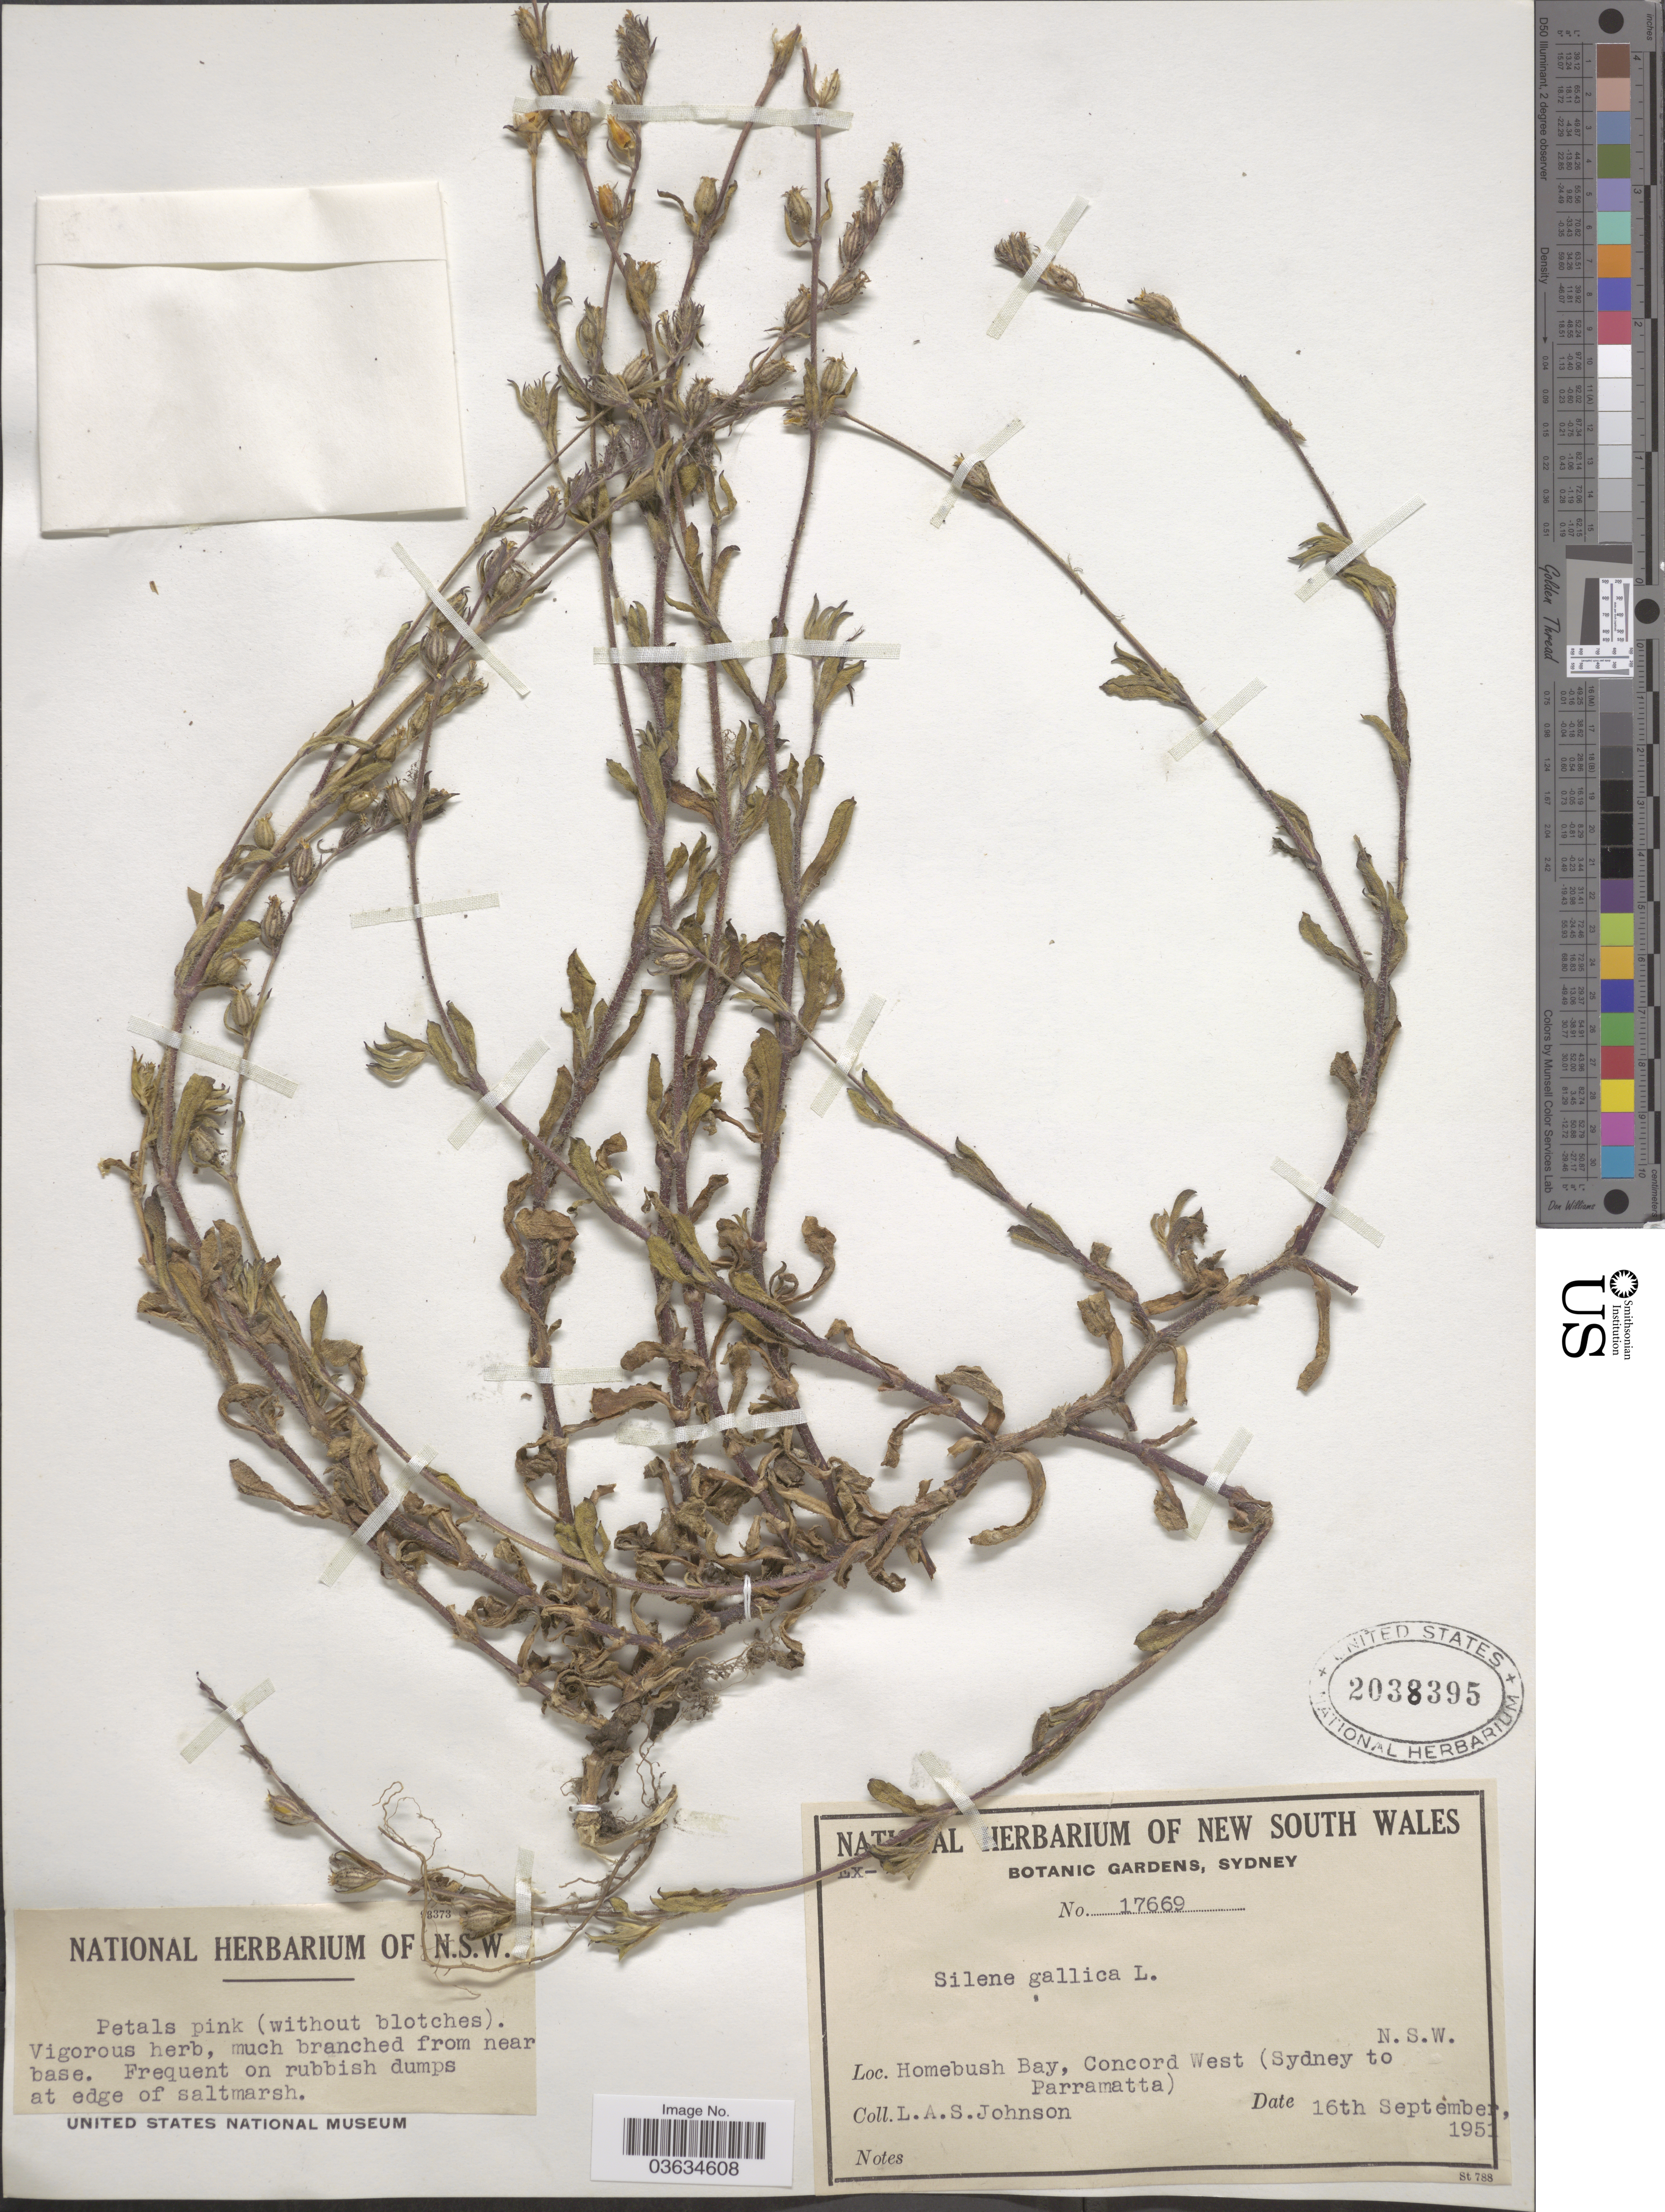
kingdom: Plantae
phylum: Tracheophyta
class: Magnoliopsida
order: Caryophyllales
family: Caryophyllaceae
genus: Silene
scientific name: Silene gallica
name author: L.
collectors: L. A. S. Johnson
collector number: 17669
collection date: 1951-09-16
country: Australia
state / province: New South Wales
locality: Homebush Bay, Concord West (Sydney to Parramatta).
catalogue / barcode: US 2038395